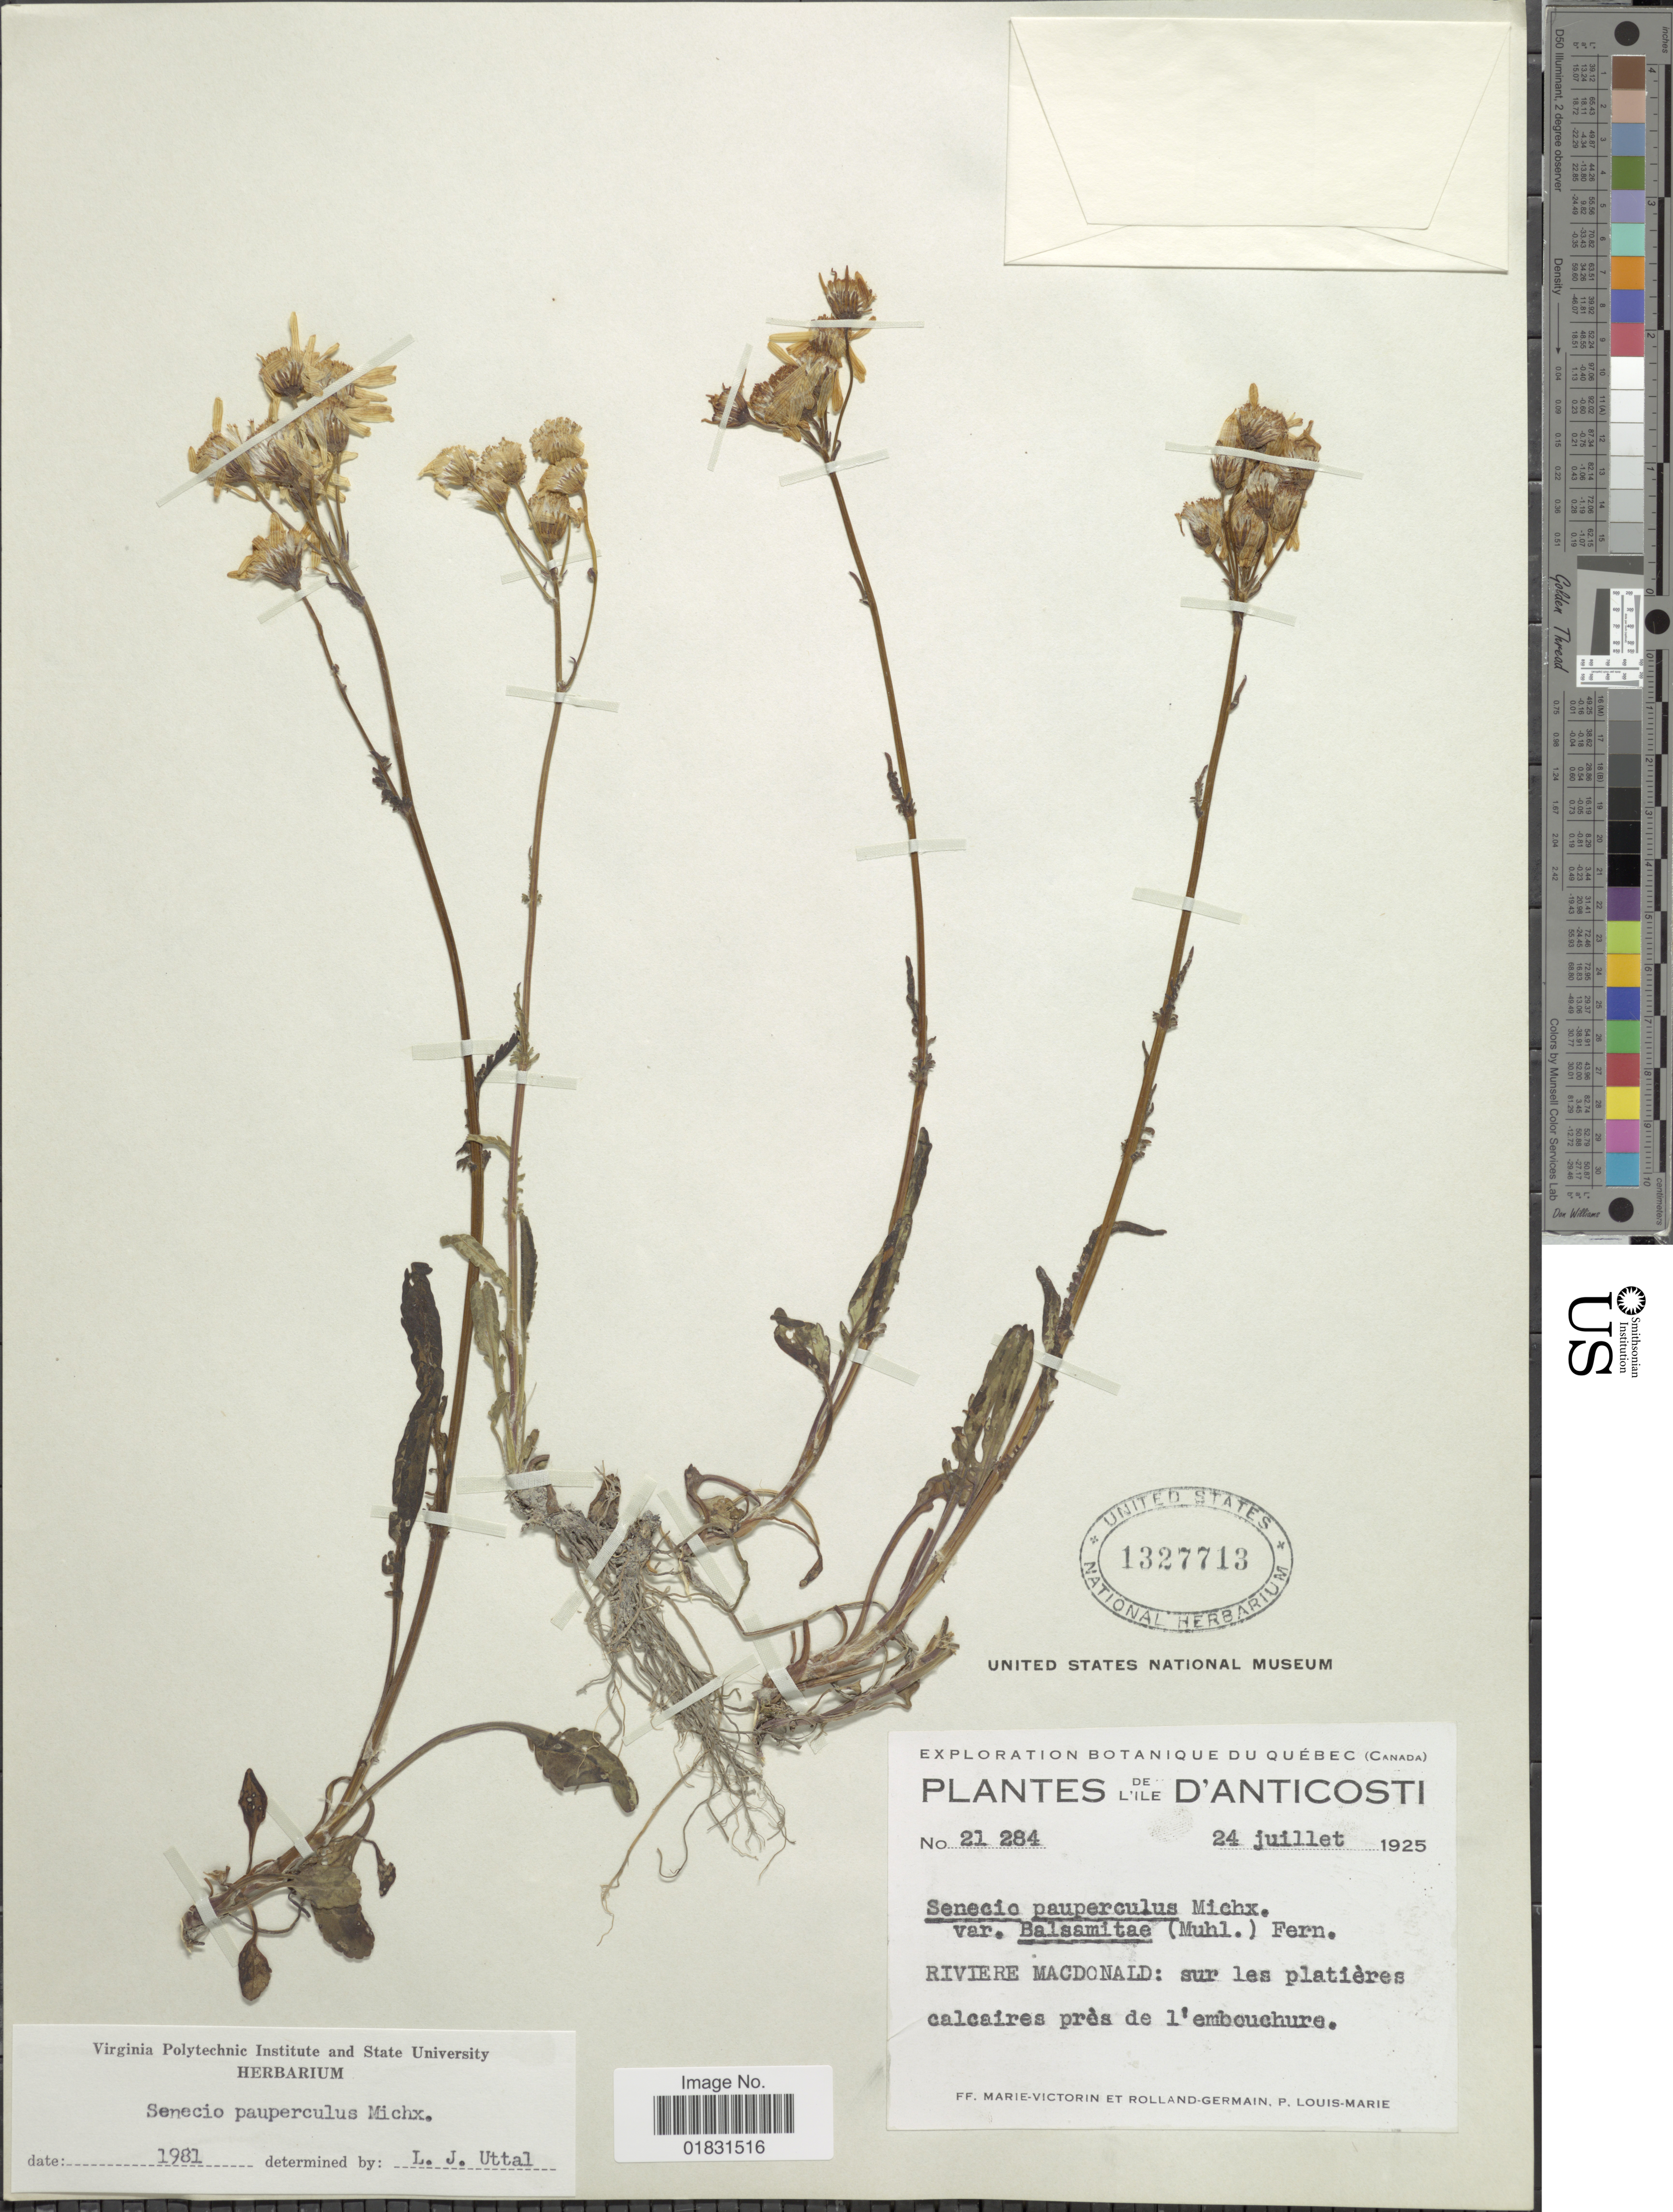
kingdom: Plantae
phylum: Tracheophyta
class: Magnoliopsida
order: Asterales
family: Asteraceae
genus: Packera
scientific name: Packera paupercula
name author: (Michx.) Á. Löve & D. Löve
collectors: Fr. Marie-Victorin, Rolland-Germain & L.-M. LaLonde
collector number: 21284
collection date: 1925-07-24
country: Canada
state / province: Quebec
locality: De L'Isle D'Anticosti, Riviere MacDonald: sur les platières calcaires près de l'embouchure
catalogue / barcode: US 1327713